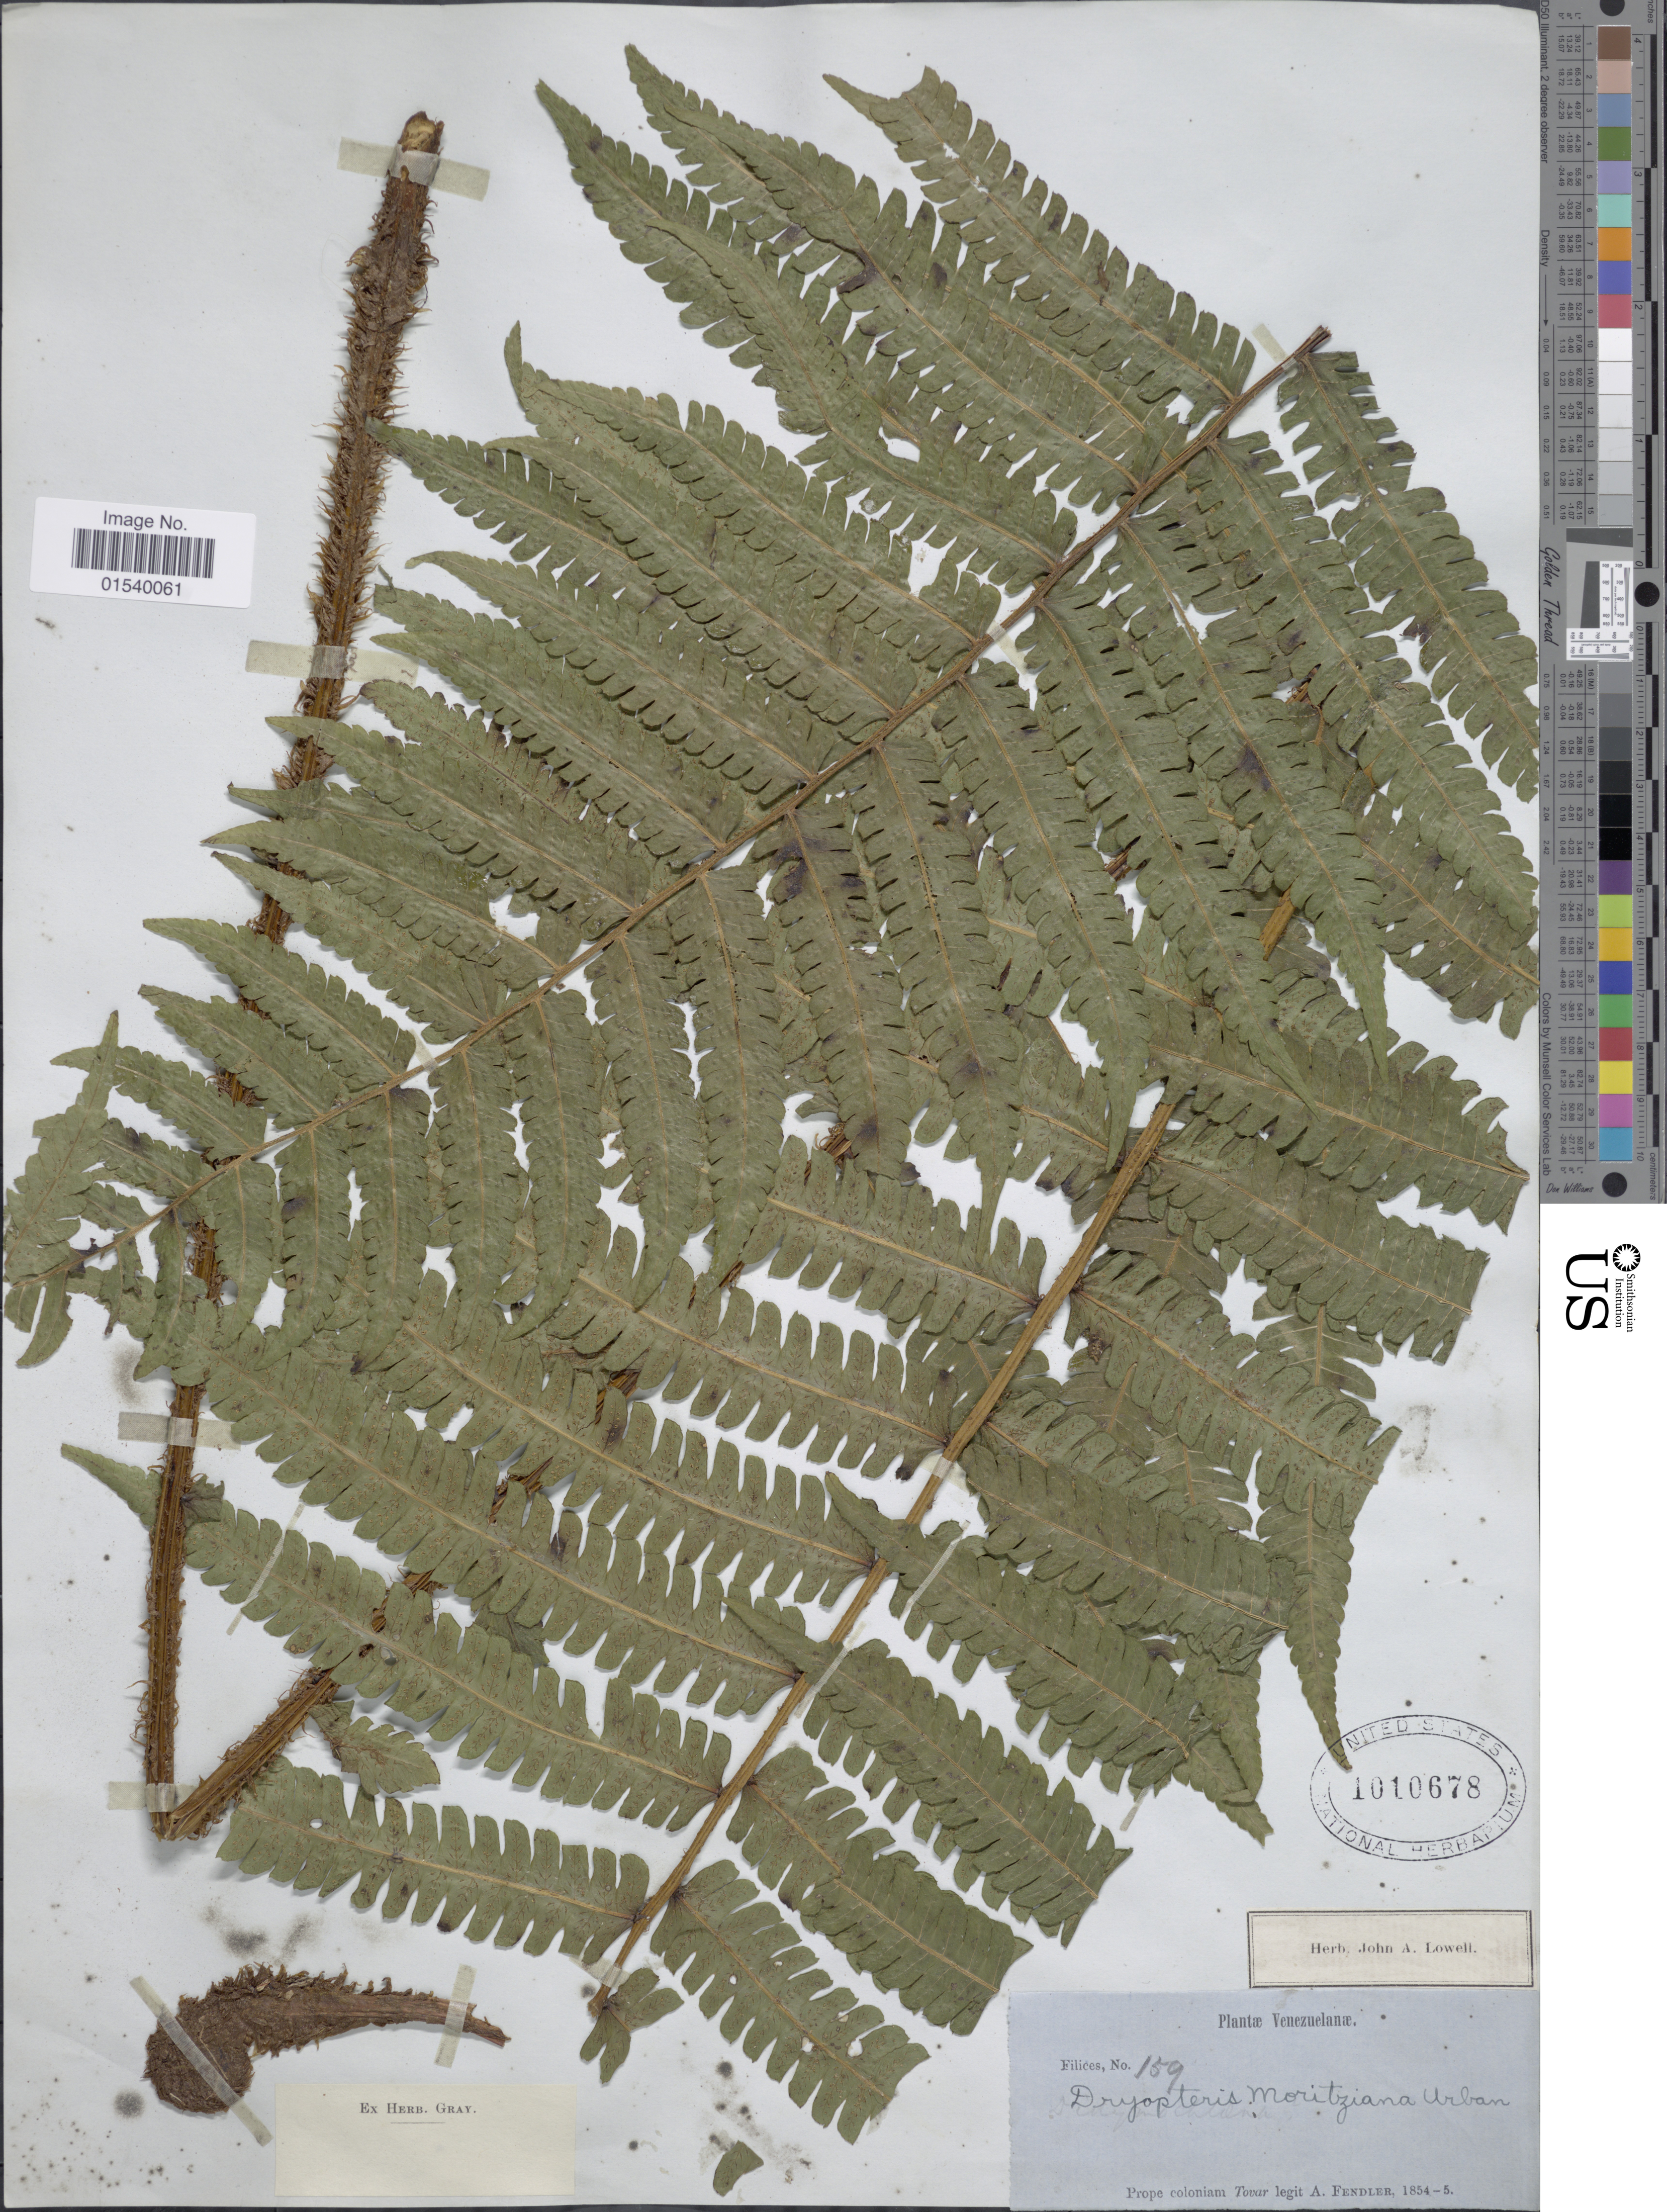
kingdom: Plantae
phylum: Tracheophyta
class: Polypodiopsida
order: Polypodiales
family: Thelypteridaceae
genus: Amauropelta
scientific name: Amauropelta diplazioides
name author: (Desv.) Pic. Serm.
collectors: A. Fendler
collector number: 159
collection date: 1854/1855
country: Venezuela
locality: Prope coloniam Tovar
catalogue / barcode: US 1010678